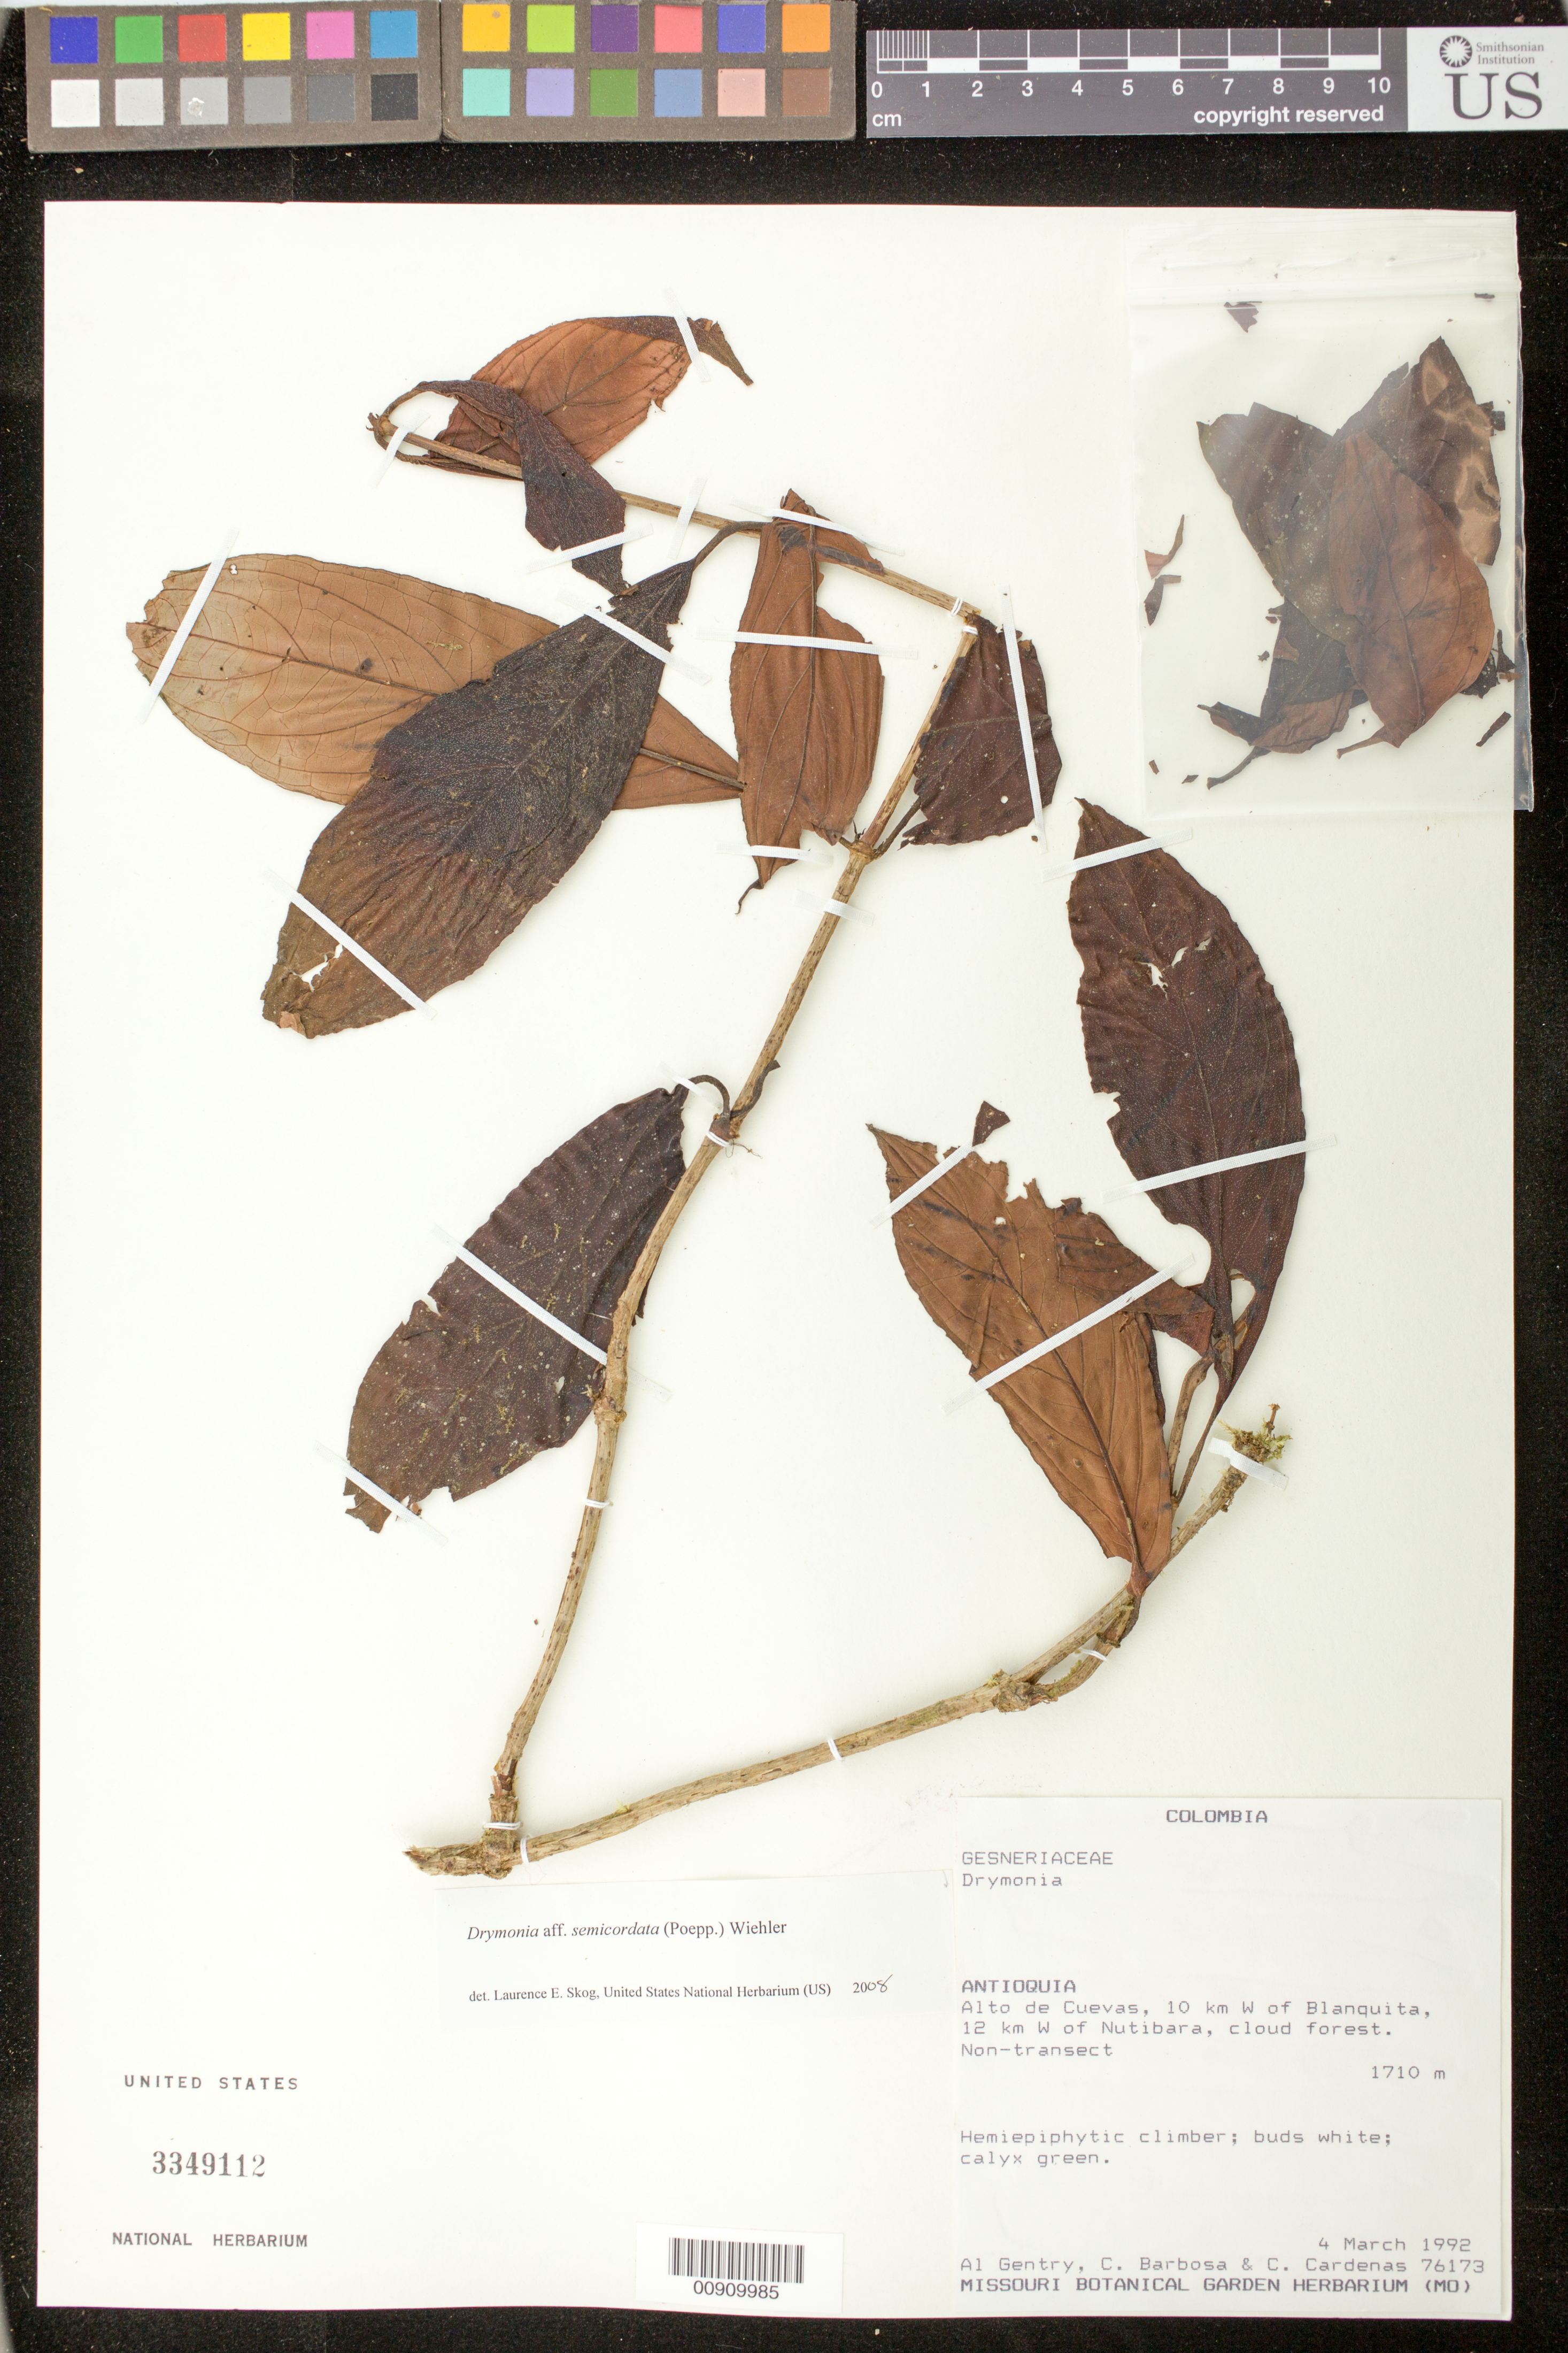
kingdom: Plantae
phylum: Tracheophyta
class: Magnoliopsida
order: Lamiales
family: Gesneriaceae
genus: Drymonia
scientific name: Drymonia semicordata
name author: (Poepp.) Wiehler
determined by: Skog, Laurence E.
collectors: A. H. Gentry, C. E. Barbosa & C. Cardenas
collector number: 76173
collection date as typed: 04 Mar 1992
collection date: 1992-03-04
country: Colombia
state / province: Antioquia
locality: Alto de Cuevas, 10 km W of Blanquita, 12 km W of Nutibara; non-transect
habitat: Cloud forest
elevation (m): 1710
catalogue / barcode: US 3349112